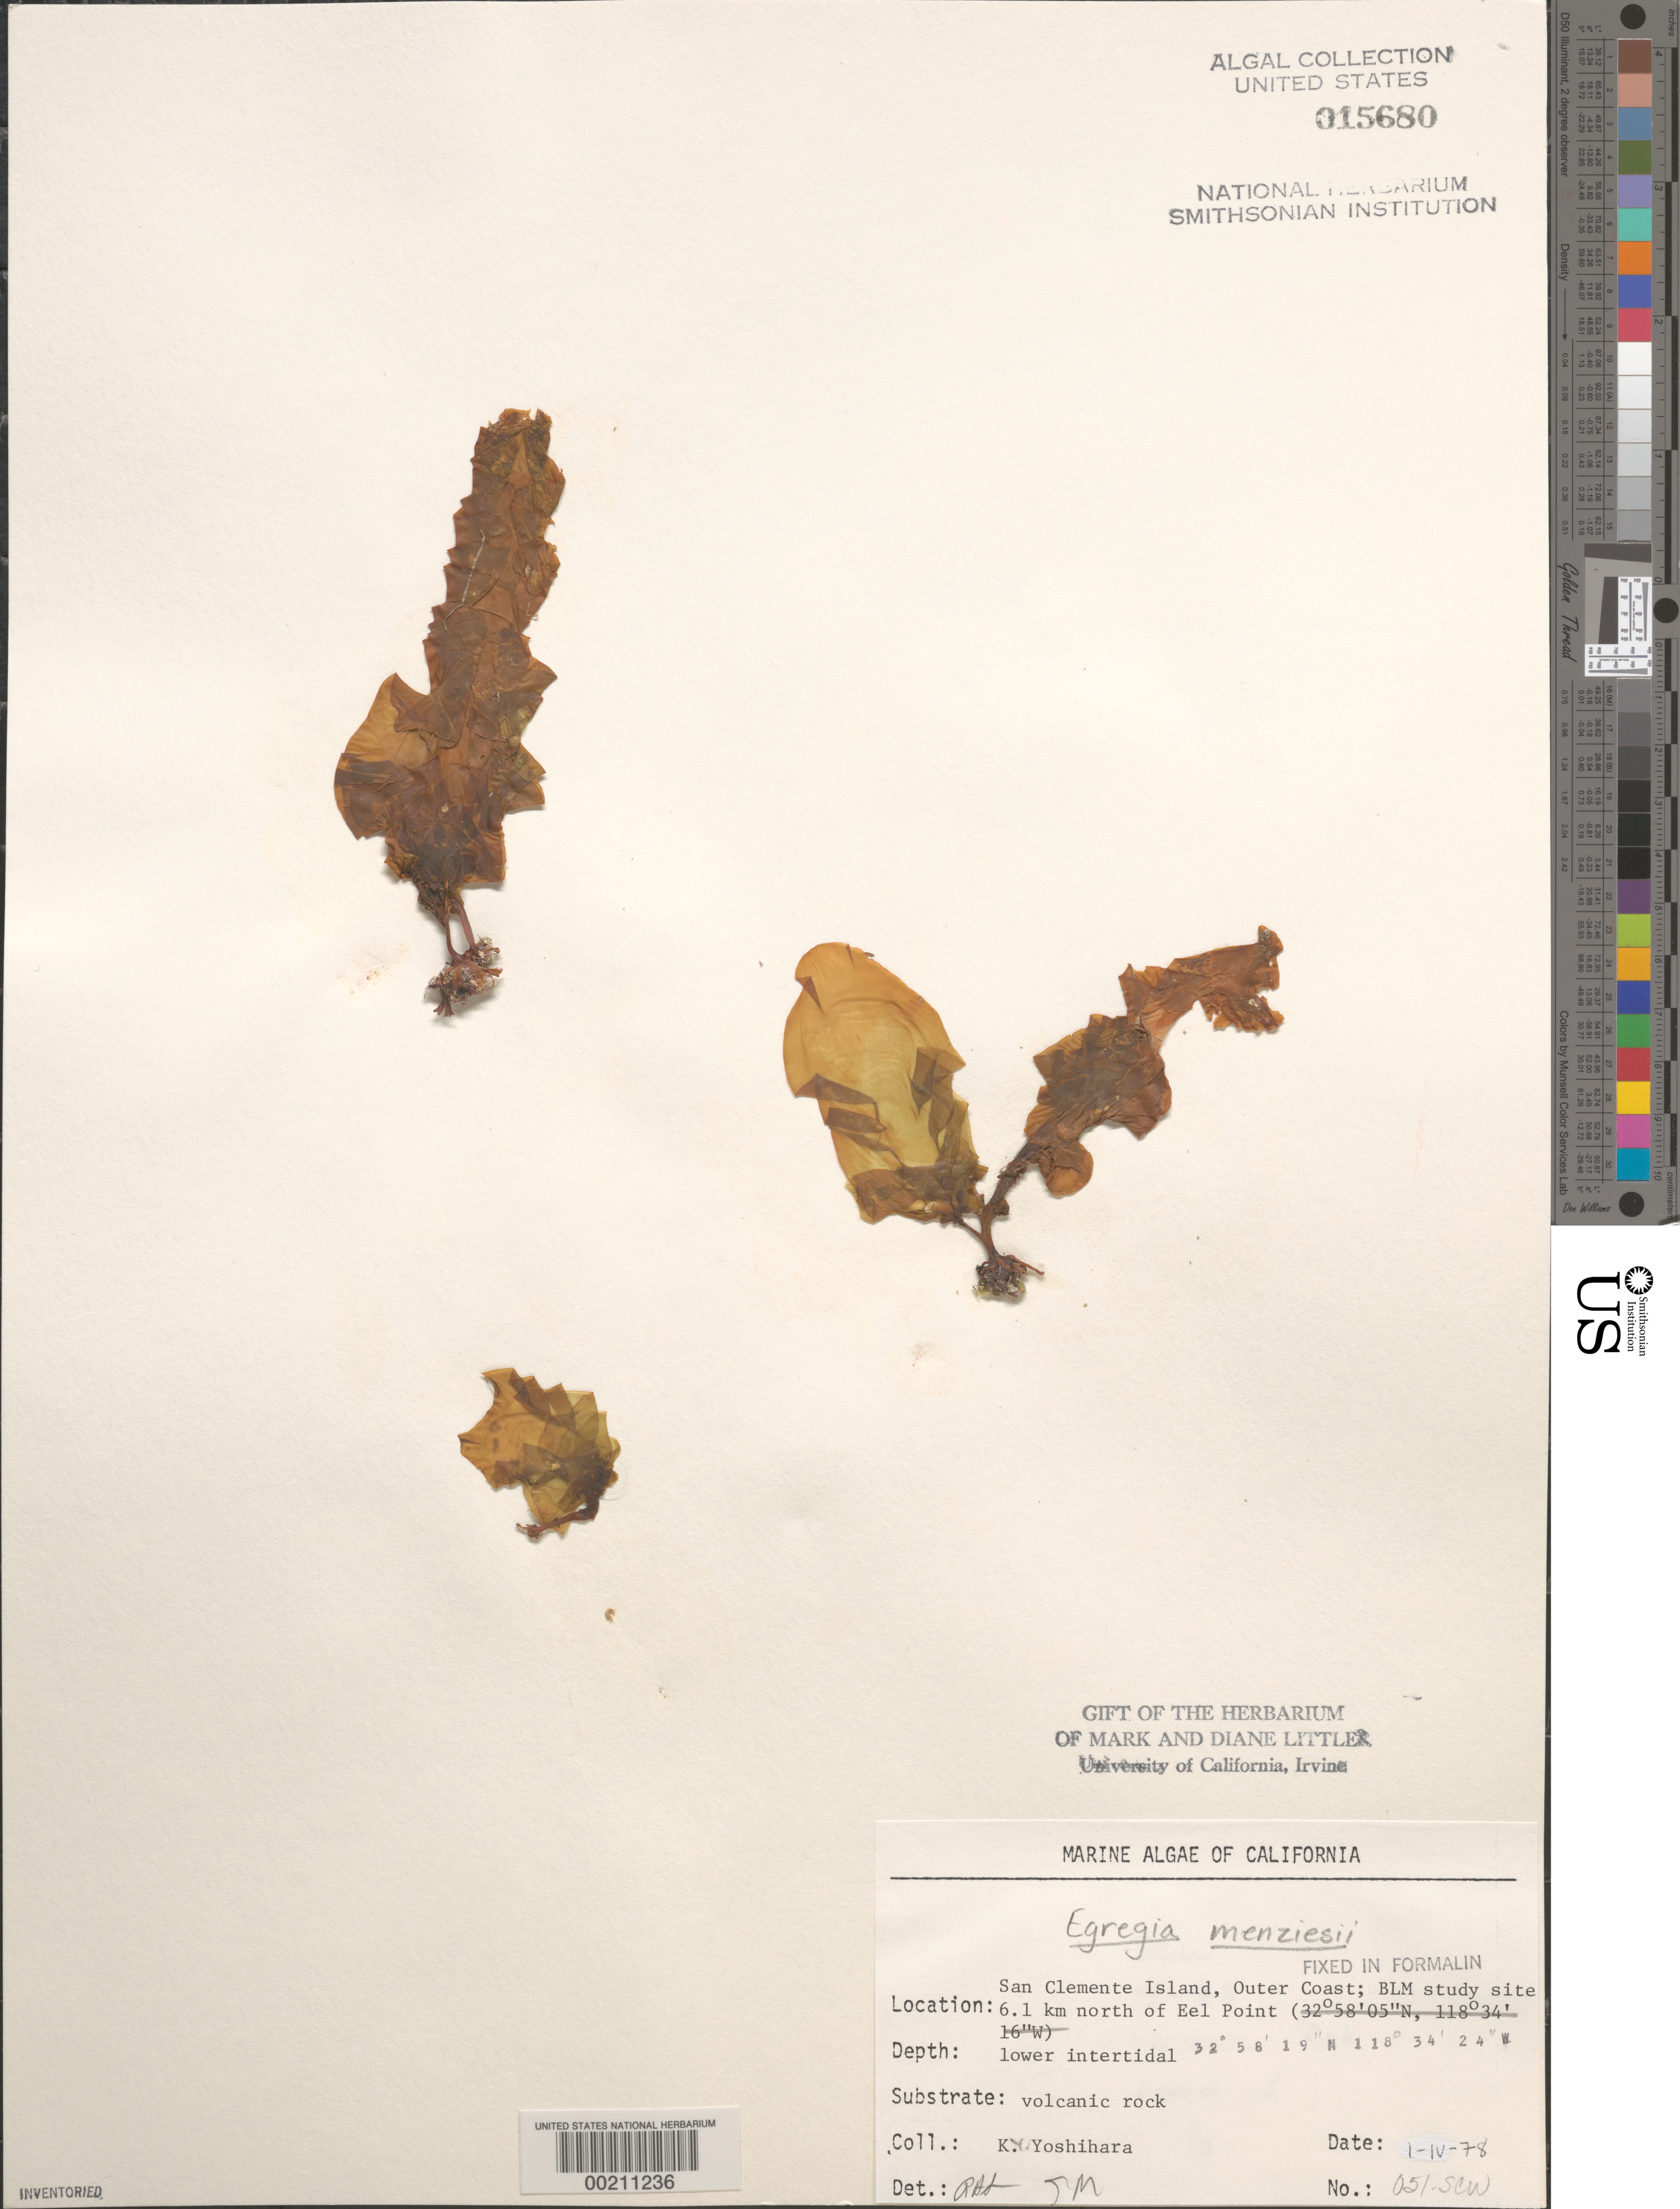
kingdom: Chromista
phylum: Ochrophyta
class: Phaeophyceae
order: Laminariales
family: Lessoniaceae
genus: Egregia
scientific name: Egregia menziesii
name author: (Turner) Aresch.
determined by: Sims, Robert H.; Murray, S. N.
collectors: K. Yoshihara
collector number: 051-scw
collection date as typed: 01 Apr 1978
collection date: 1978-04-01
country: United States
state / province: California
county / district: Los Angeles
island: San Clemente Island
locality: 6.1 km north of Eel Point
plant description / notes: BLM-SOCALBIGHT Rocky Intertidal Survey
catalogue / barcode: US 15680